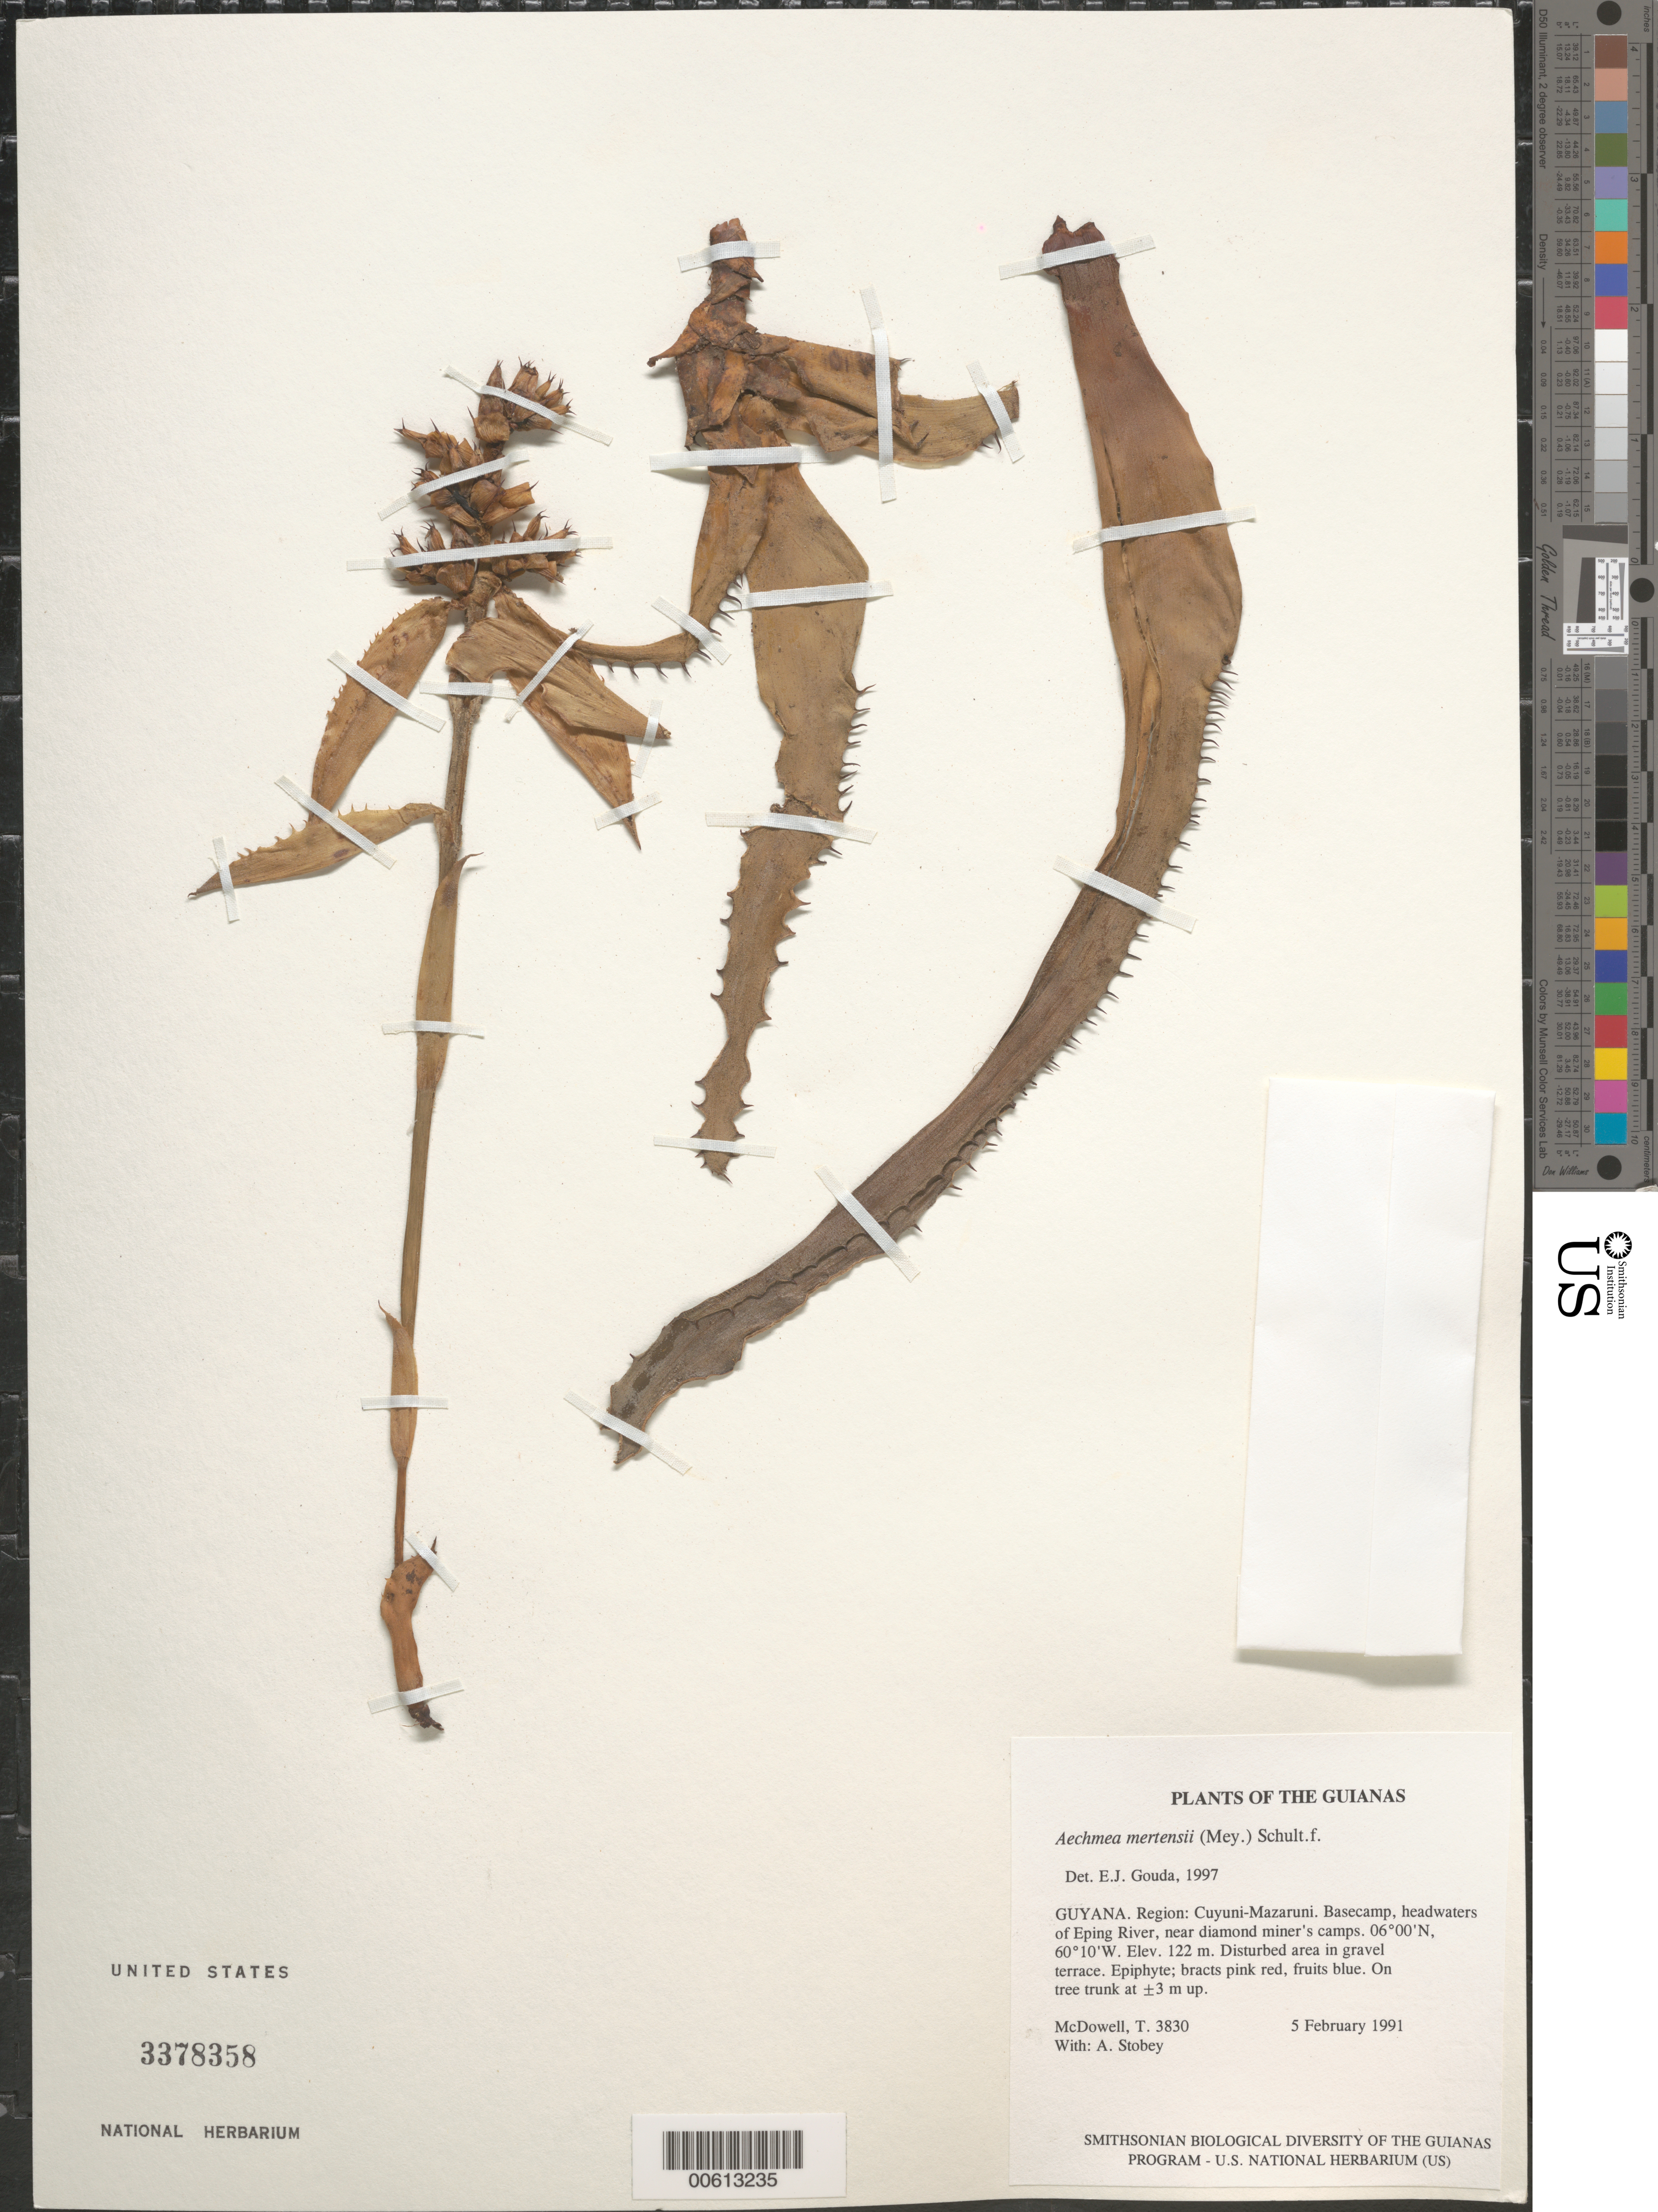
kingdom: Plantae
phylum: Tracheophyta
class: Liliopsida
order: Poales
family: Bromeliaceae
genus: Aechmea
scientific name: Aechmea mertensii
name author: (G. Mey.) Schult. & Schult. f.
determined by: Gouda, E. J.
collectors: T. McDowell & A. Stobey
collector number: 3830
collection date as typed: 5 February 1991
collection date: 1991-02-05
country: Guyana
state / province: Cuyuni-Mazaruni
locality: Basecamp, headwaters of Eping River, near diamond miner's camps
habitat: Disturbed area in gravel terrace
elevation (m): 122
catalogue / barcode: US 3378358